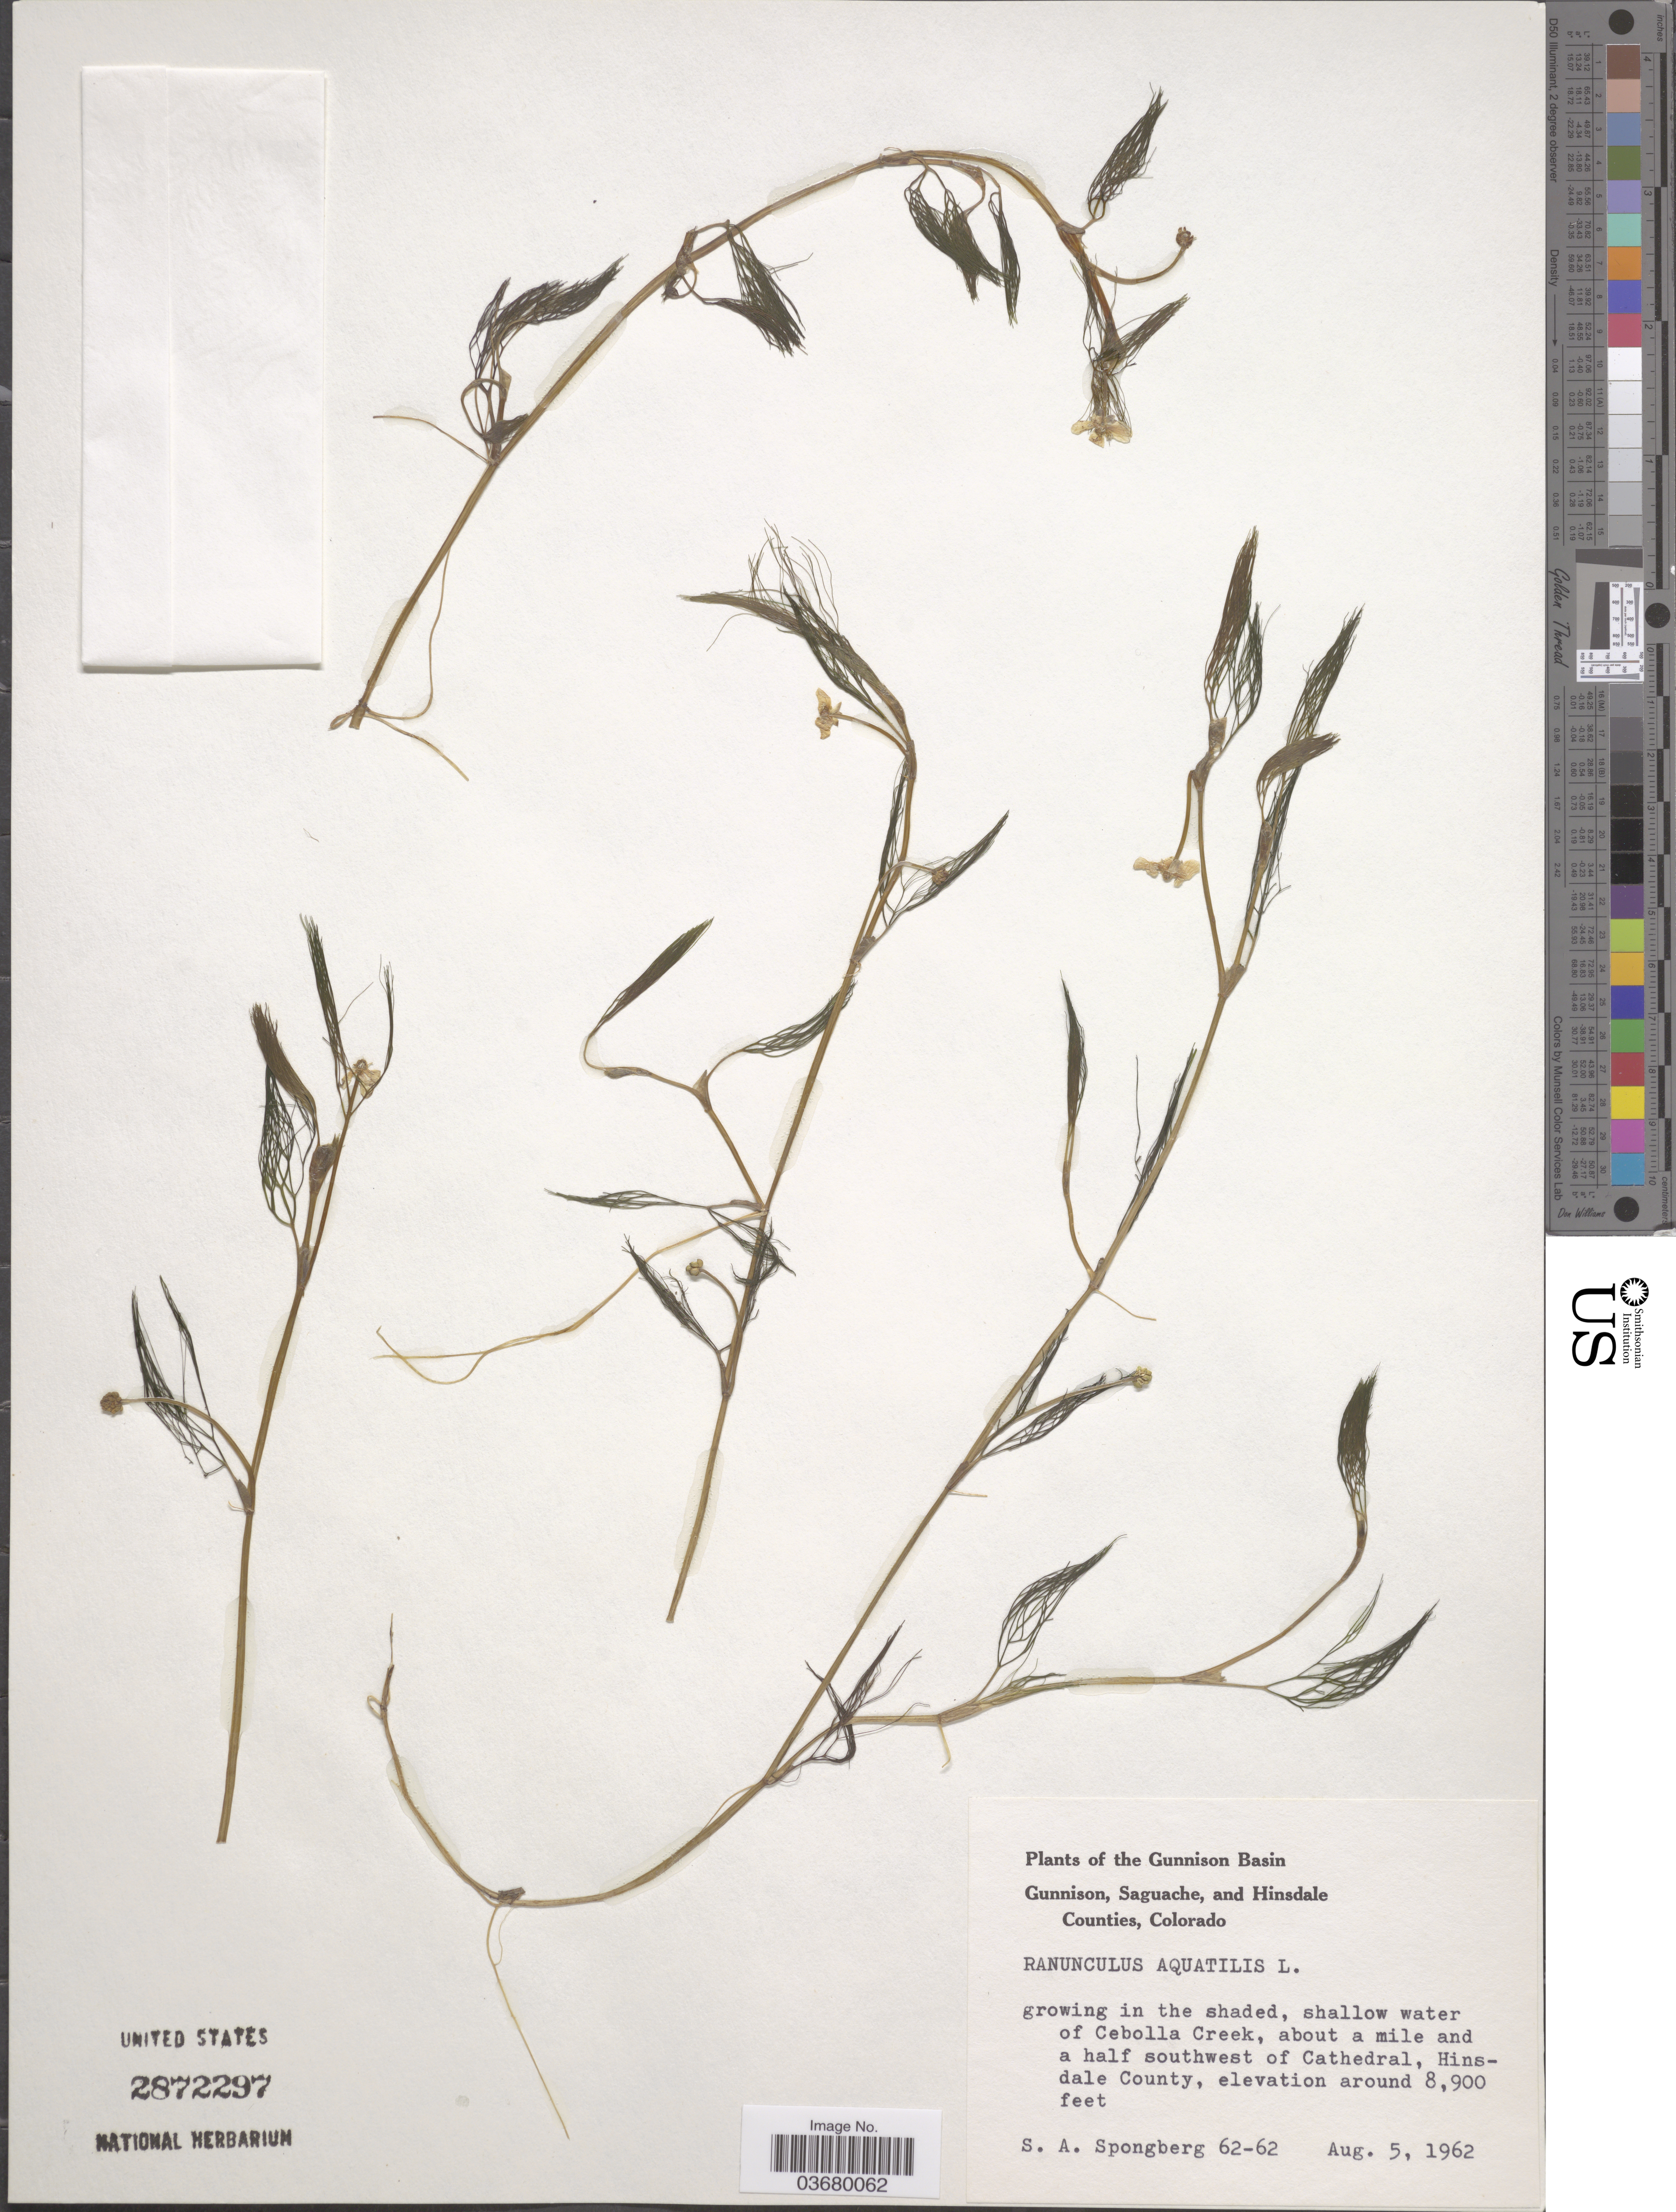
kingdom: Plantae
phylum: Tracheophyta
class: Magnoliopsida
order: Ranunculales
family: Ranunculaceae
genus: Ranunculus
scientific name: Ranunculus trichophyllus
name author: Chaix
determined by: Strong, Mark T., (BOT), Smithsonian Institution - National Museum of Natural History (UNITED STATES)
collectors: S. A.Spongberg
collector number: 62-62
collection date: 1962-08-05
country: United States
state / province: Colorado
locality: The Gunnison Basin. Cebolla Creek, about a mile and a half southwest of Cathedral, Hinsdale County.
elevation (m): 2713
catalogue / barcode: US 2872297